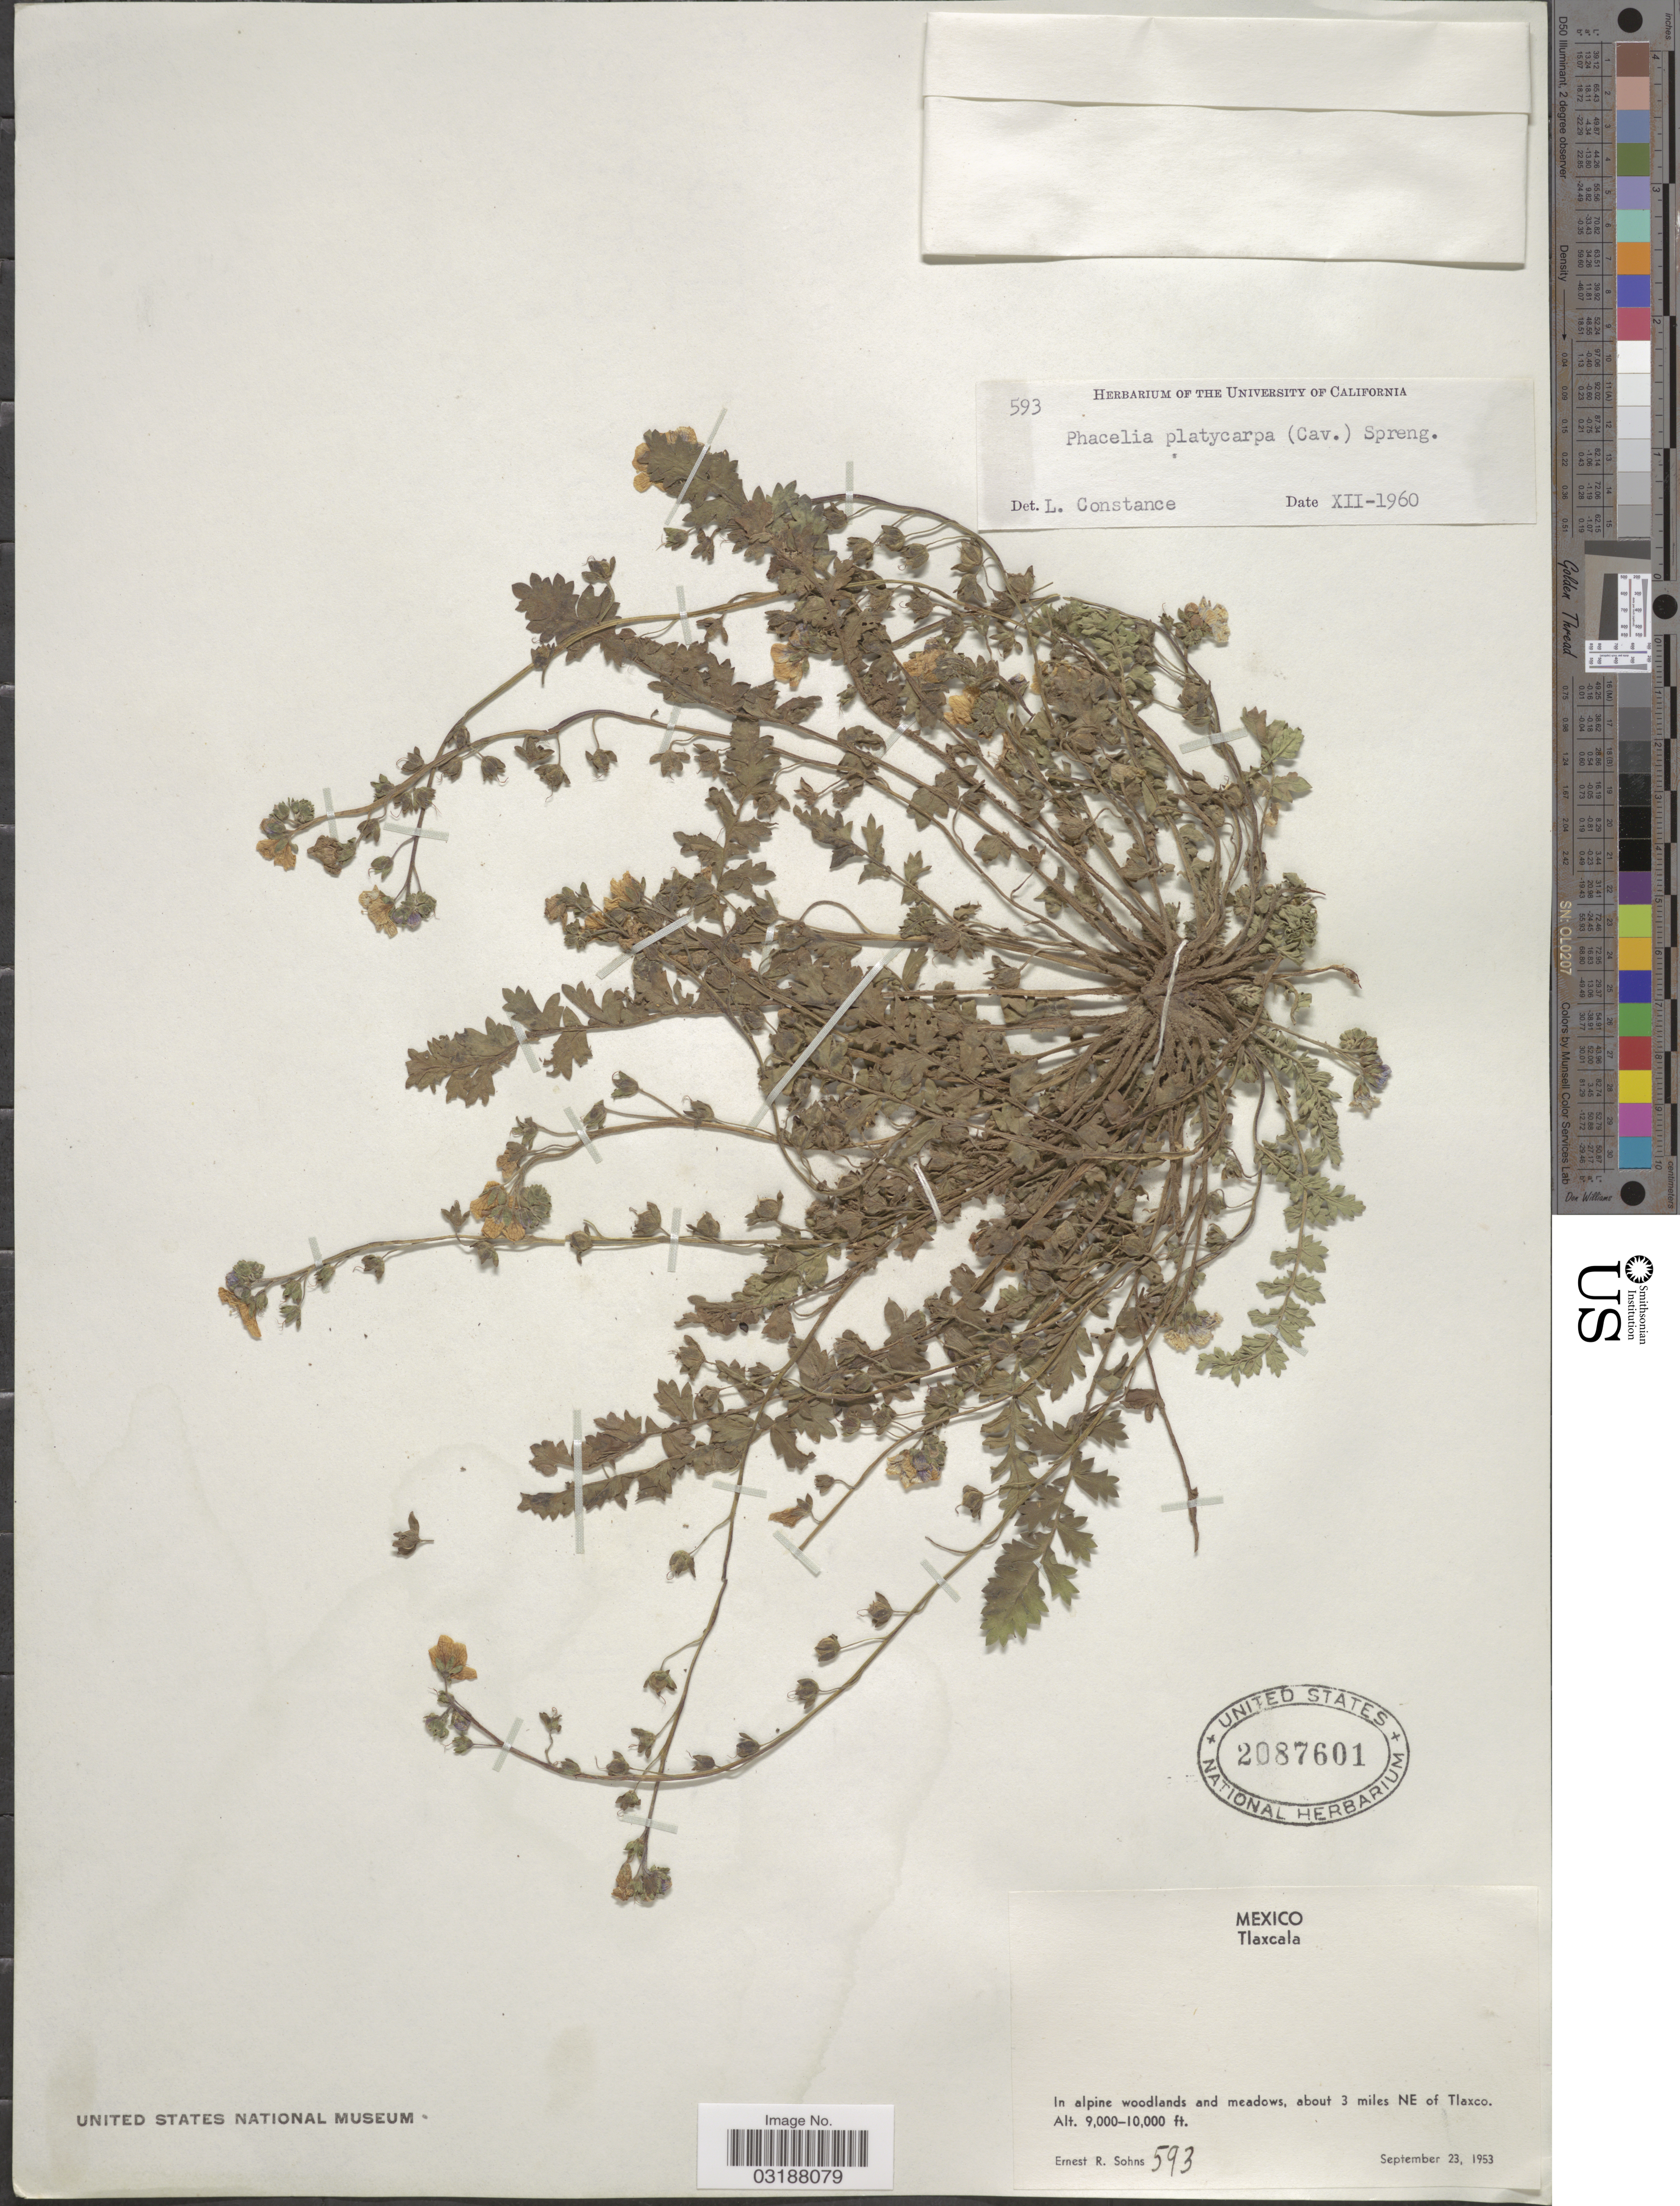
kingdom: Plantae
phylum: Tracheophyta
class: Magnoliopsida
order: Boraginales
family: Hydrophyllaceae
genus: Phacelia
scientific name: Phacelia platycarpa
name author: (Cav.) Spreng.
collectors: E. R. Sohns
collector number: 593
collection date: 1953-09-23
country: Mexico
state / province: Tlaxcala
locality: In alpine woodlands and meadows, about 3 miles NE of Tlaxco.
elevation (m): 2743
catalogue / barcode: US 2087601